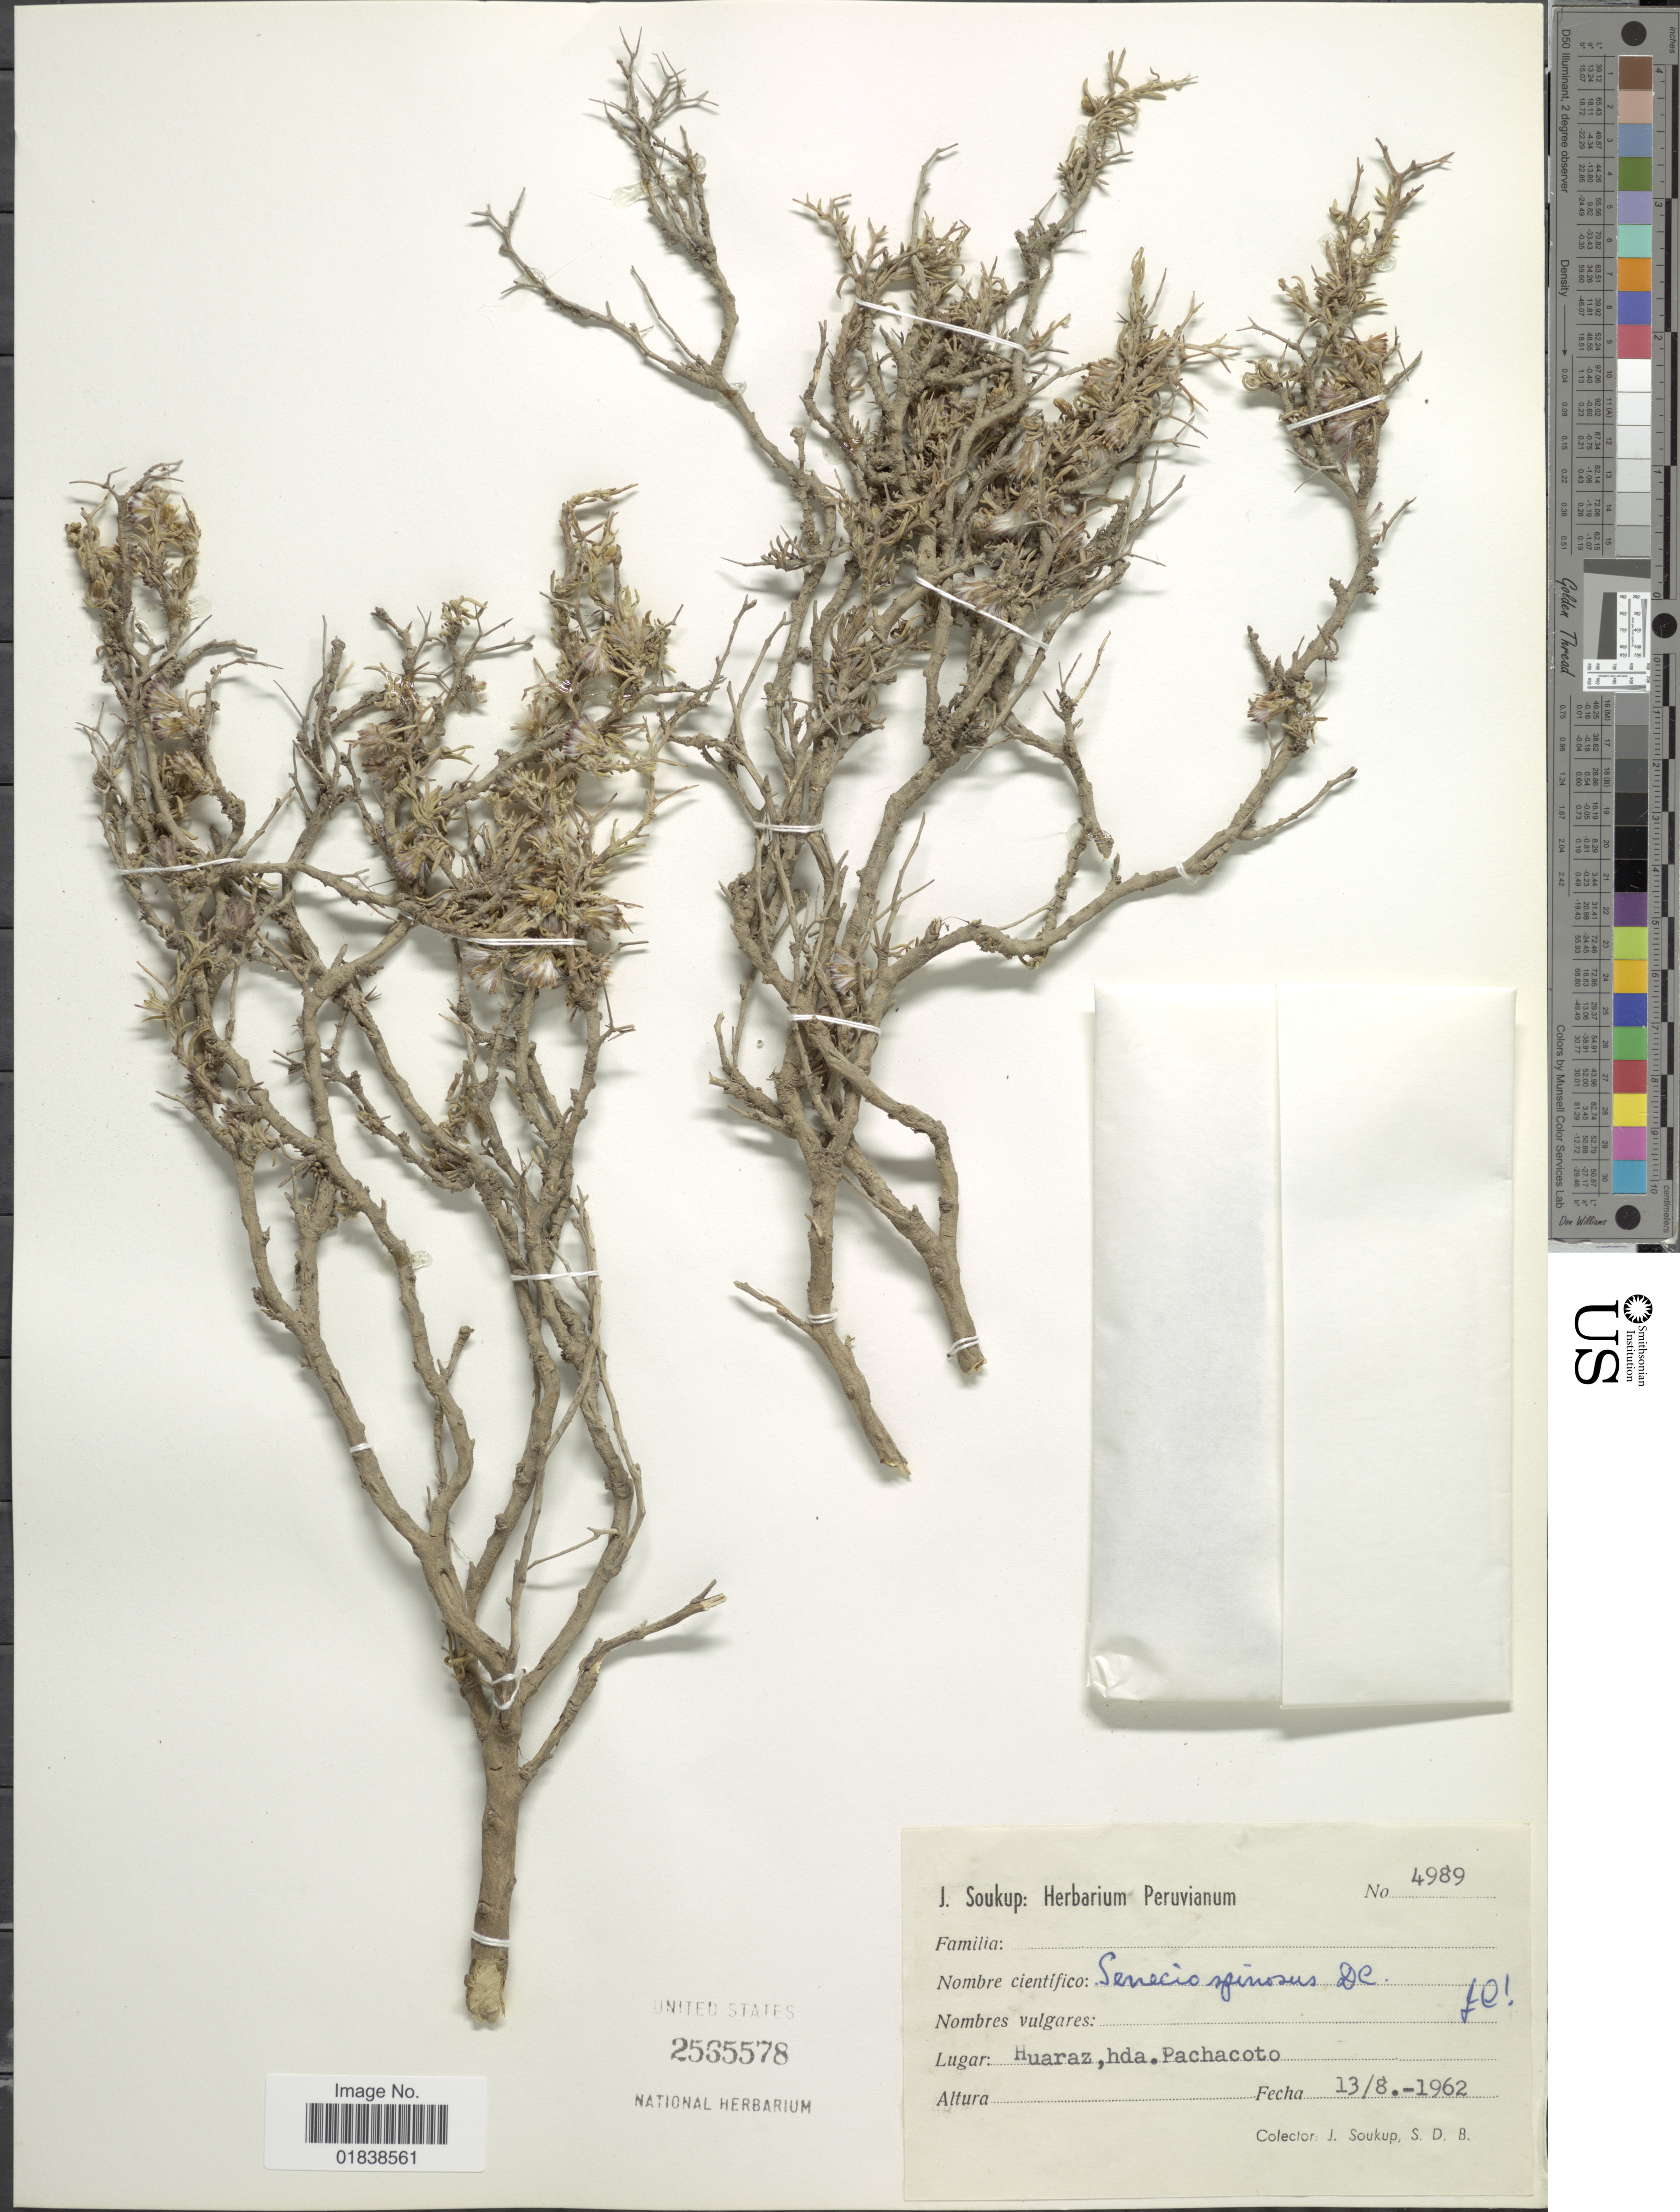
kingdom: Plantae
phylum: Tracheophyta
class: Magnoliopsida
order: Asterales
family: Asteraceae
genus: Senecio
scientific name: Senecio spinosus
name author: DC.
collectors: J. Soukup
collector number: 4989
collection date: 1962-08-13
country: Peru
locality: Huaraz, hda. pachacoto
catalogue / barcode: US 2565578